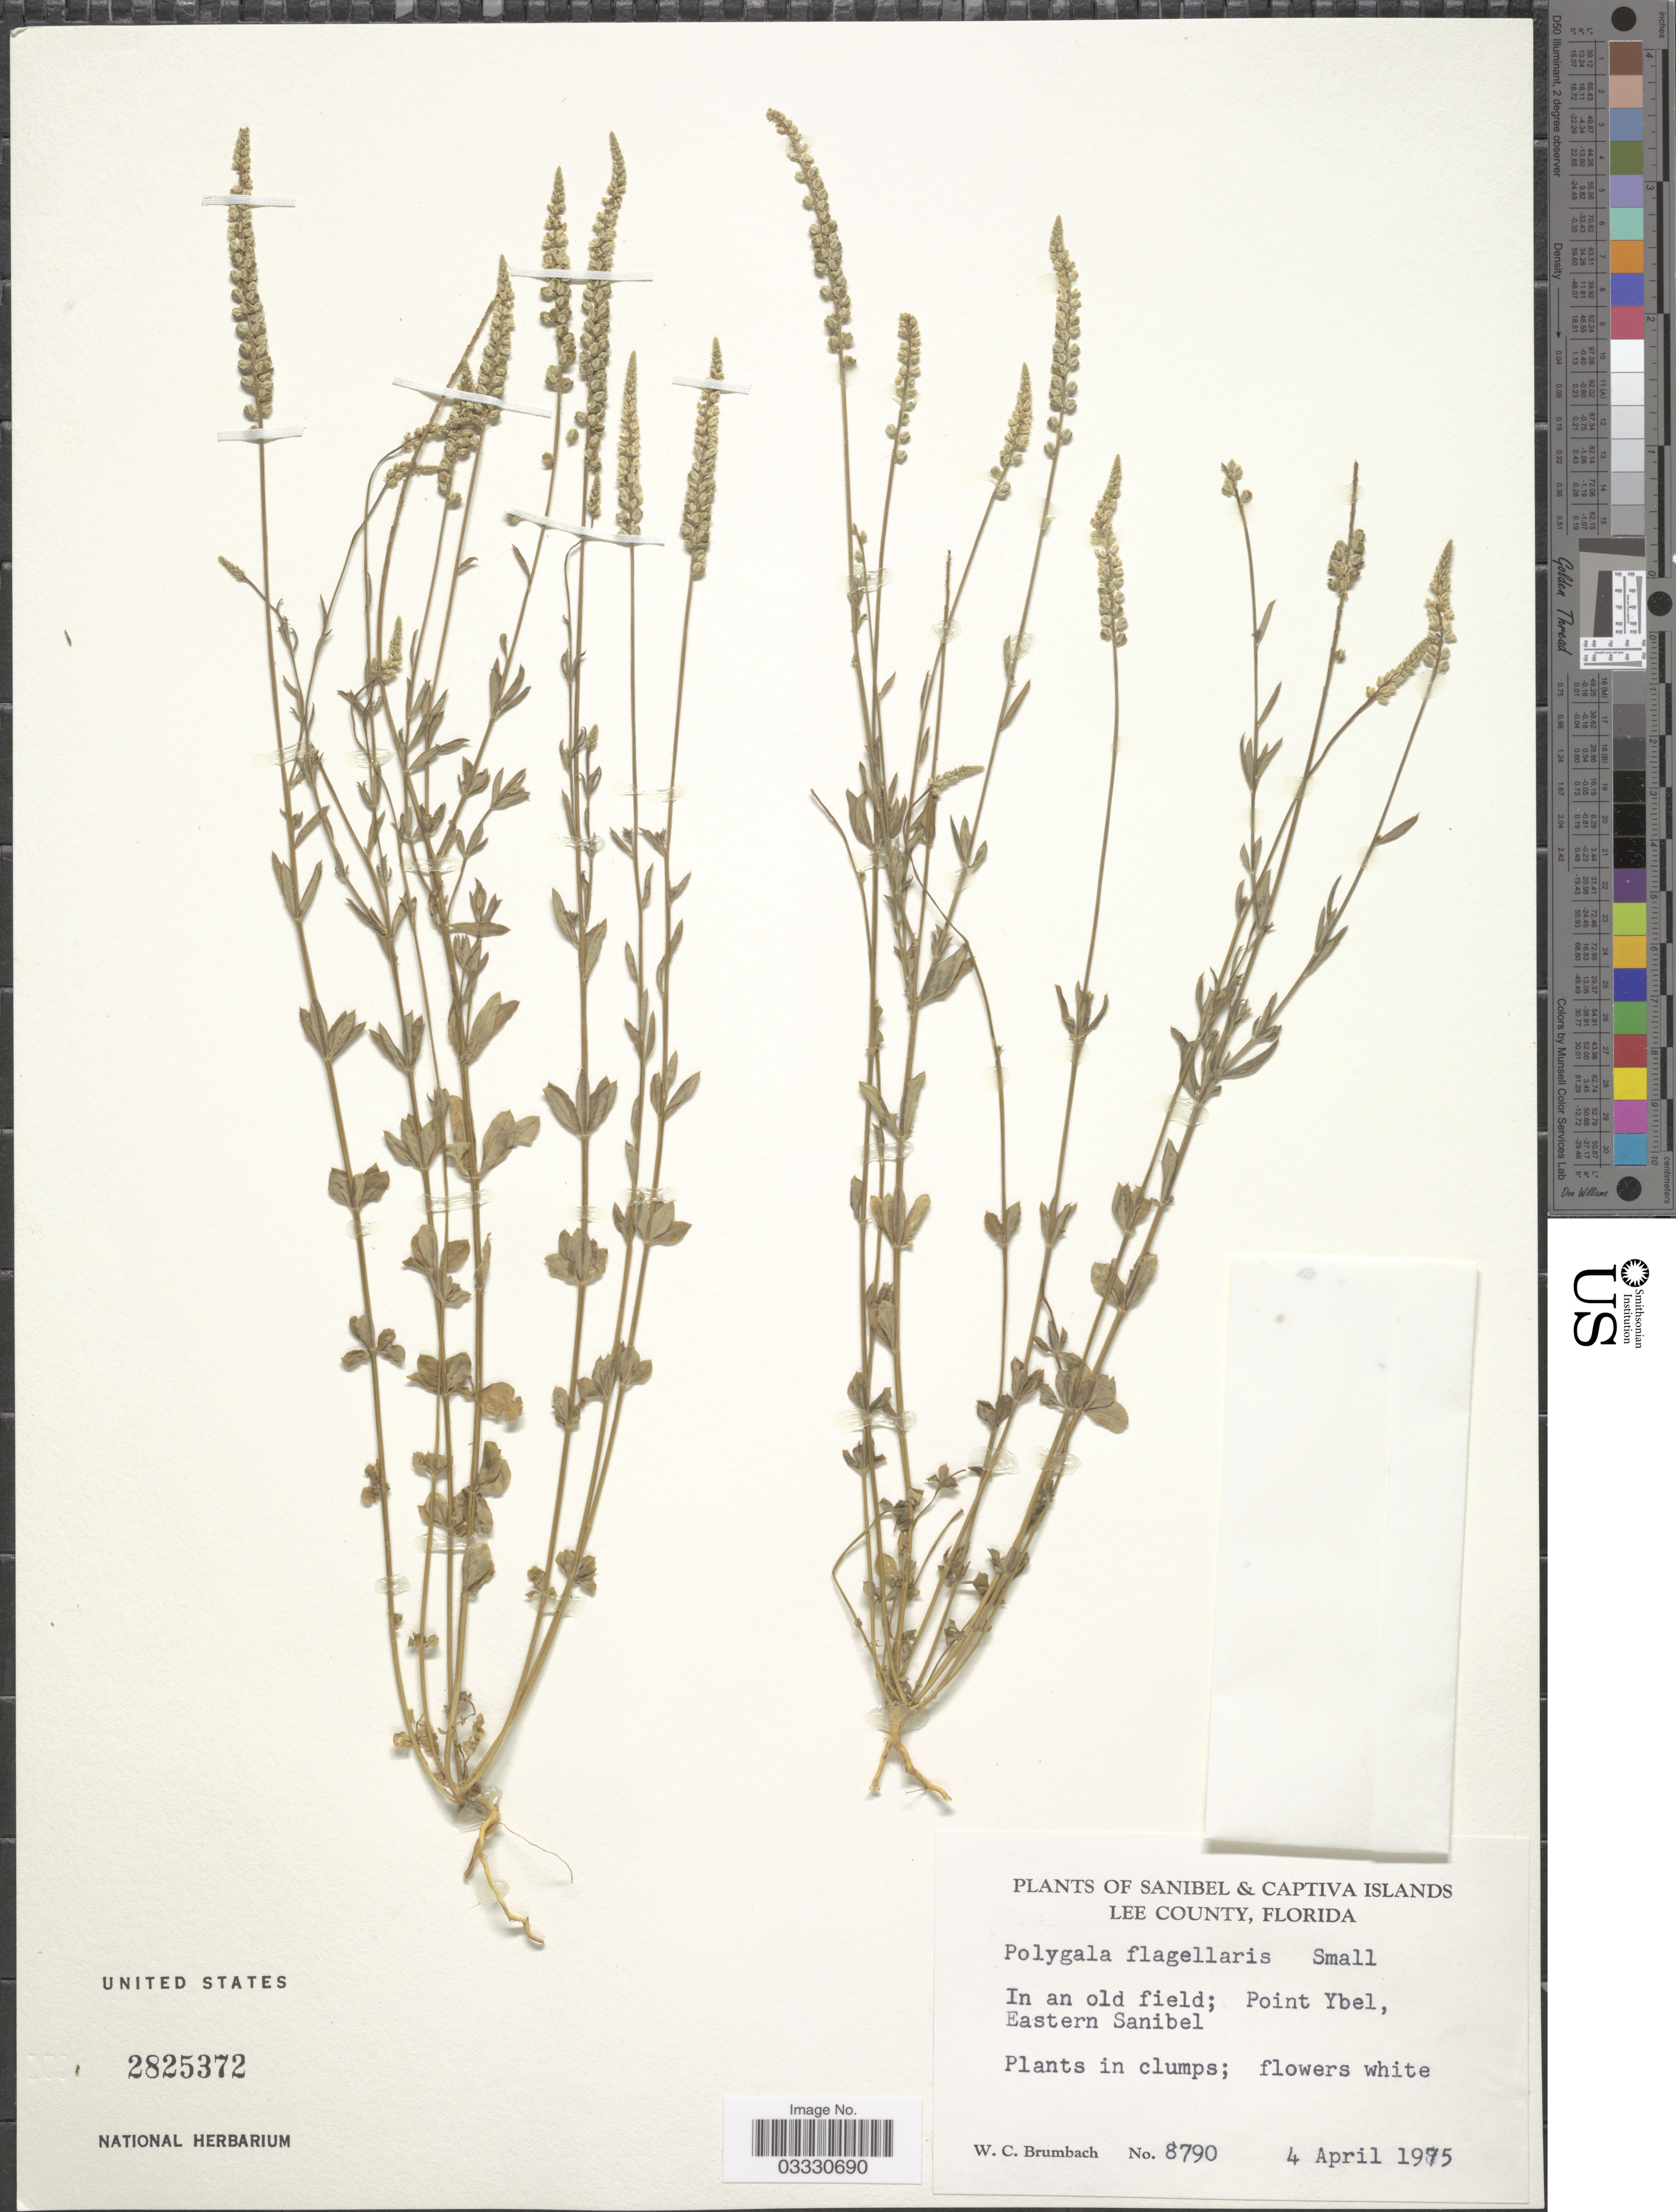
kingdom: Plantae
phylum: Tracheophyta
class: Magnoliopsida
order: Fabales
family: Polygalaceae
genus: Polygala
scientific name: Polygala flagellaris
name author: Small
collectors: W. C. Brumbach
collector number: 8790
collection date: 1975-04-04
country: United States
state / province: Florida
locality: Sanibel & Captiva Islands Lee County. Point Ybel, Eastern Sanibel.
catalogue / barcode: US 2825372